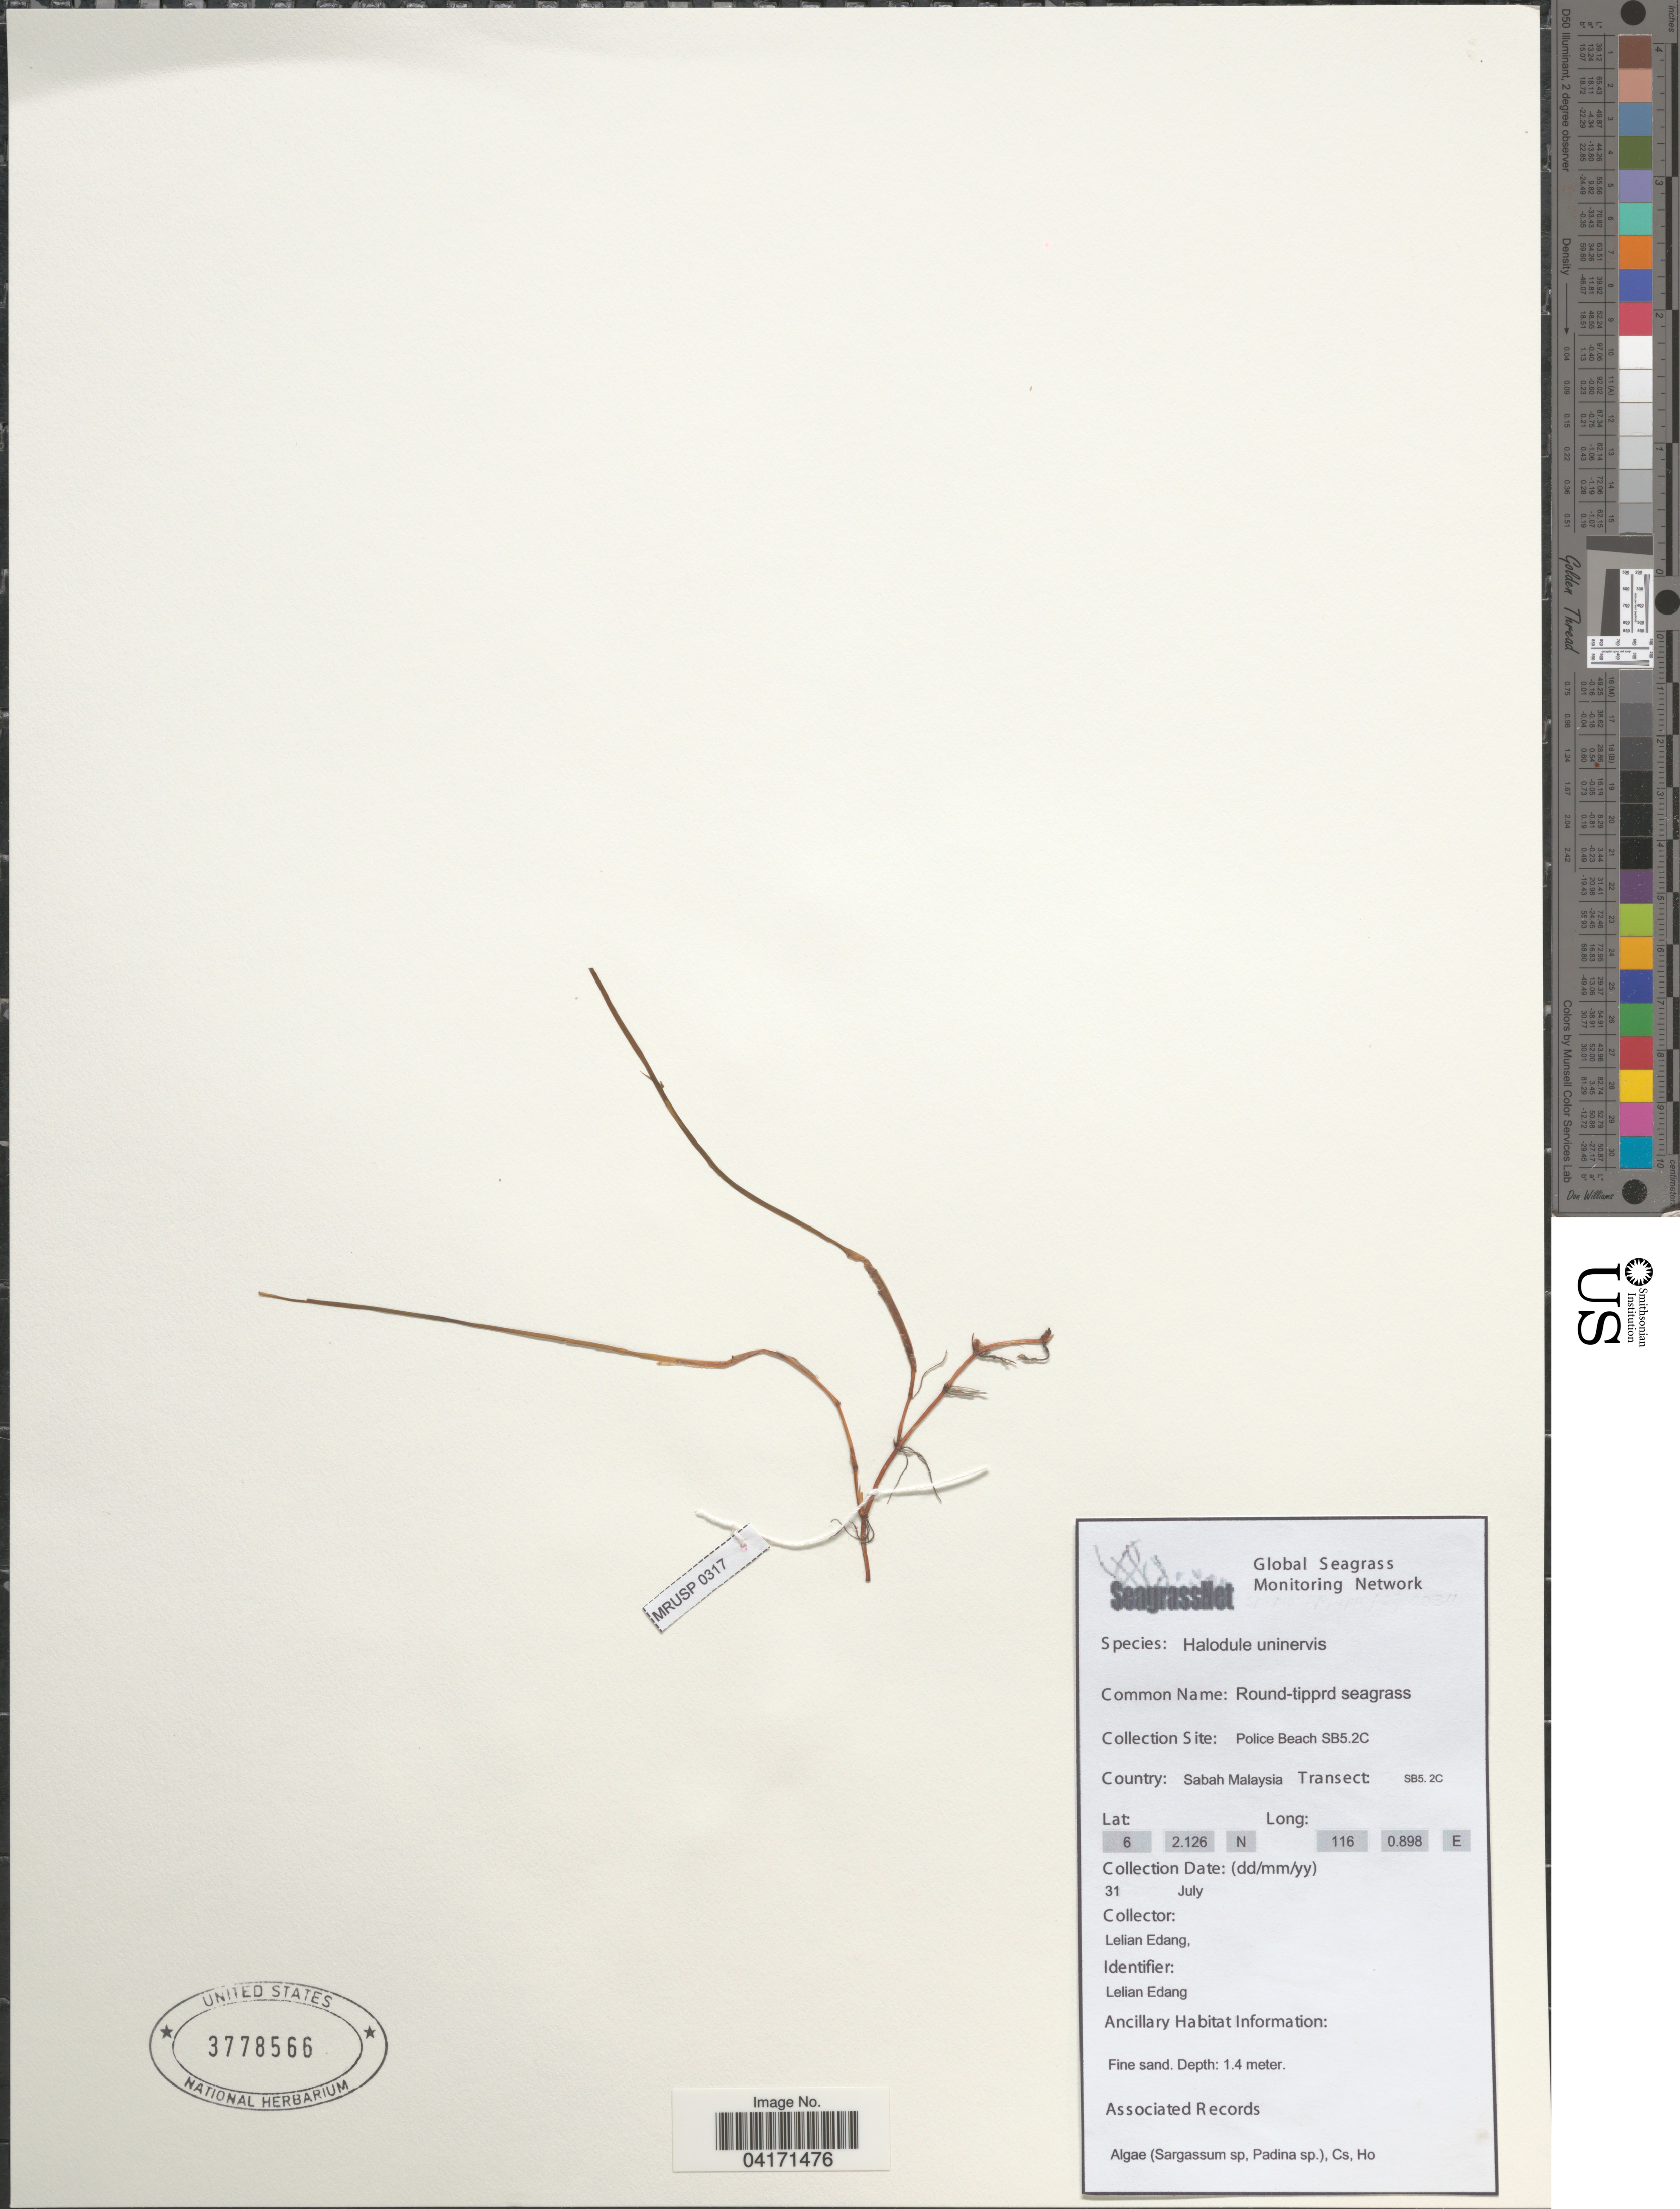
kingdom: Plantae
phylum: Tracheophyta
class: Liliopsida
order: Alismatales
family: Cymodoceaceae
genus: Halodule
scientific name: Halodule uninervis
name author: (Forssk.) Asch.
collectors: L. Edang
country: Malaysia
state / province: Sabah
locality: Police Beach SB5.2C. SB5.2C.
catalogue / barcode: US 3778566